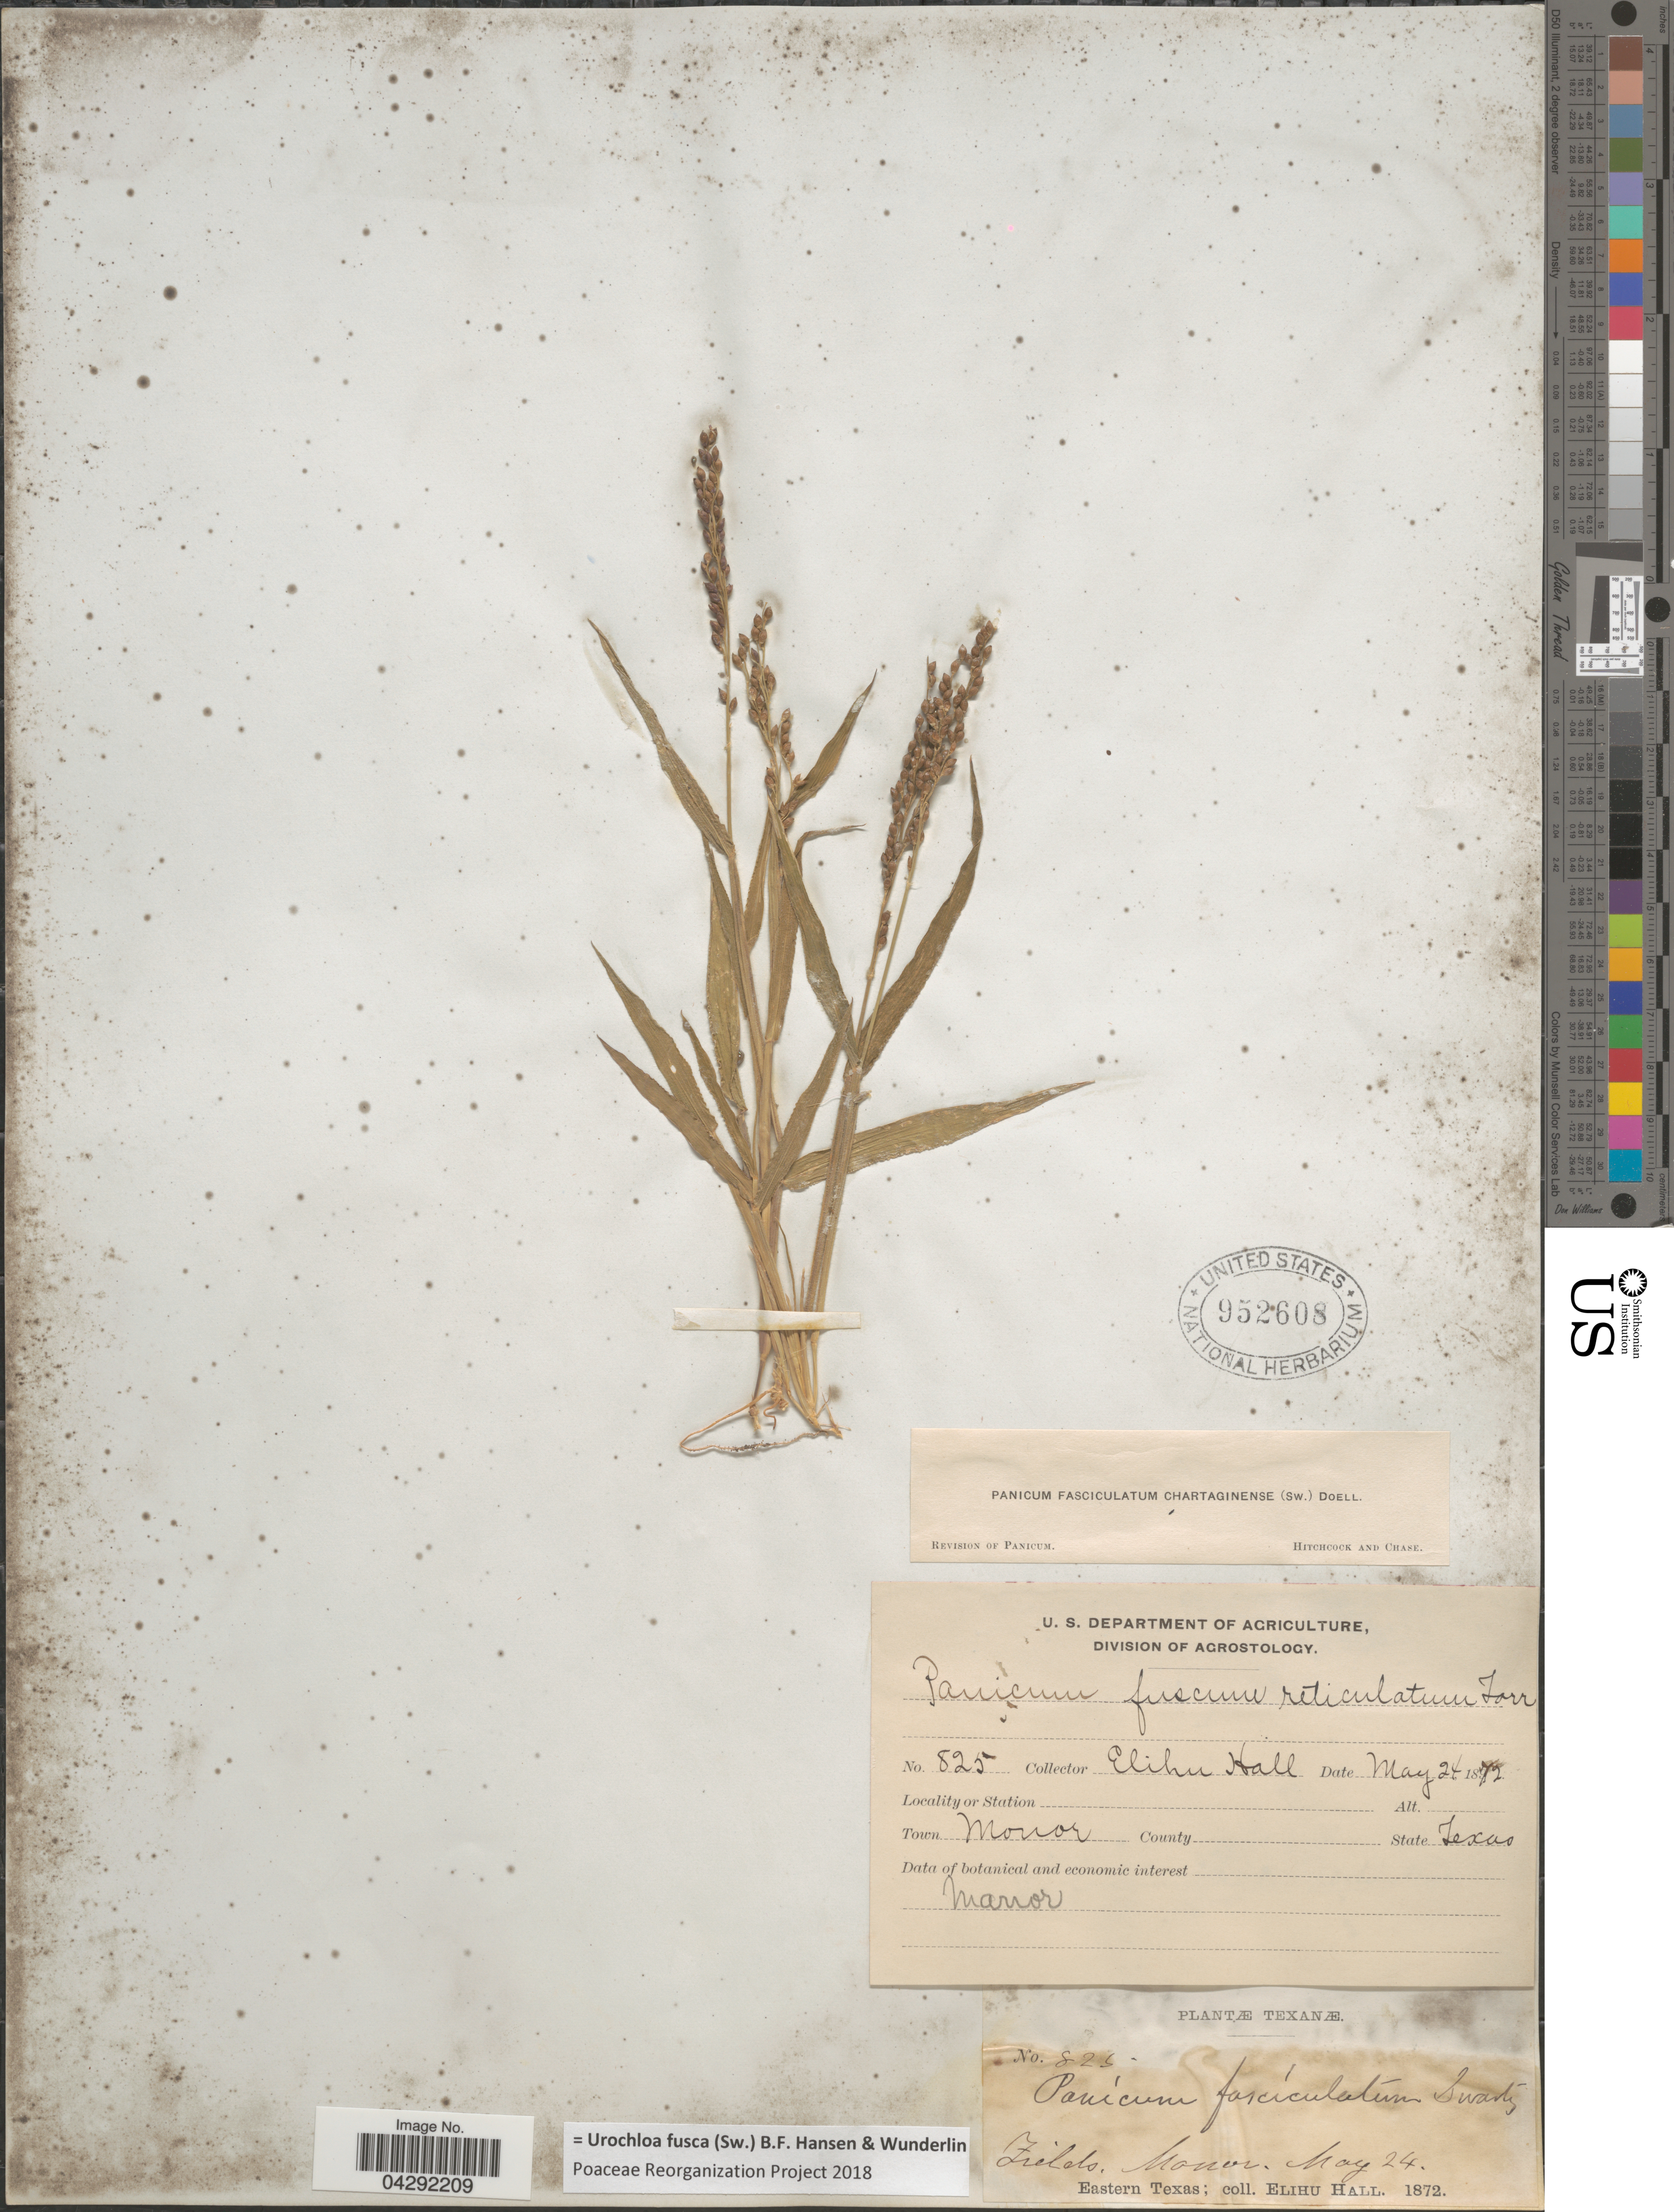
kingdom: Plantae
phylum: Tracheophyta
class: Liliopsida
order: Poales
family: Poaceae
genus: Urochloa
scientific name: Urochloa fusca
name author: (Sw.) B.F. Hansen & Wunderlin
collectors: E. Hall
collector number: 825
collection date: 1872-05-24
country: United States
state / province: Texas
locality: Town Manor. Fields, Manor. Eastern Texas.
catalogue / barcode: US 952608